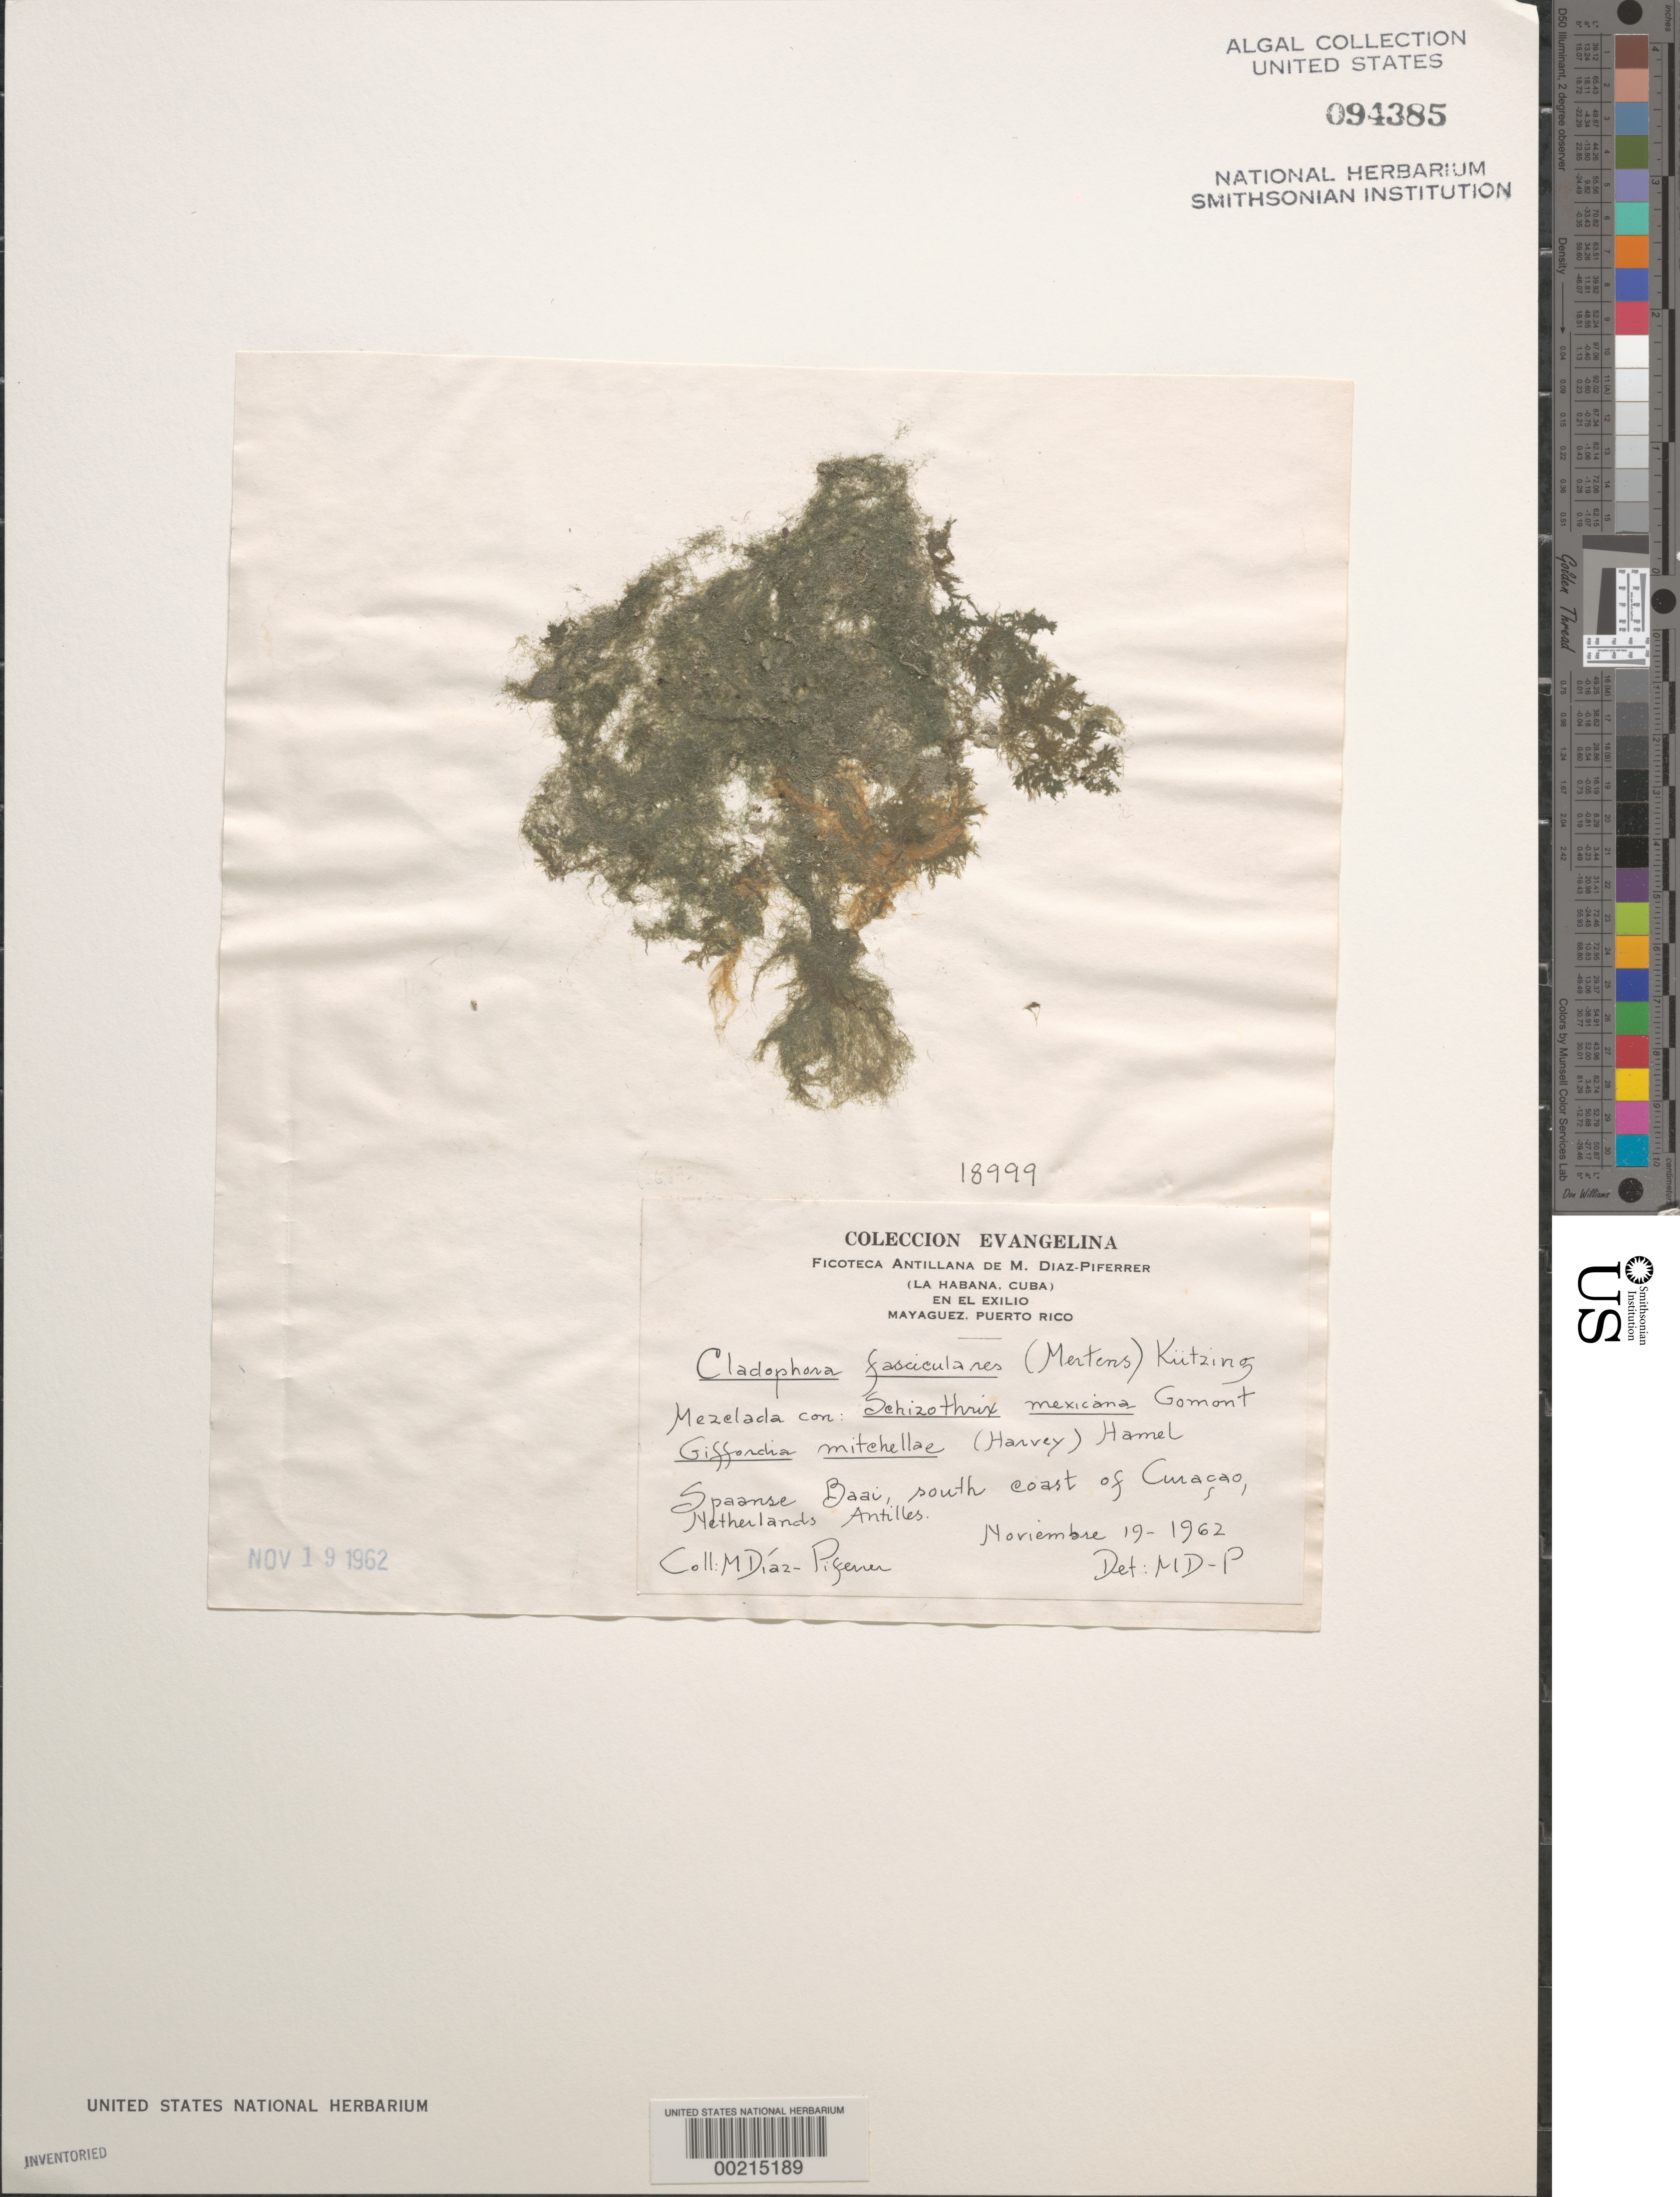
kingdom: Plantae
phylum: Chlorophyta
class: Ulvophyceae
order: Bryopsidales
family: Caulerpaceae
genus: Caulerpa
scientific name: Caulerpa mexicana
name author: Sond. ex Kütz.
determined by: Algae name updating Project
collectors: M. Diaz-Piferrer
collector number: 18999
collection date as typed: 19 Nov 1962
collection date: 1962-11-19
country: Curaçao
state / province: ABC Islands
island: Curaçao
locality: Spaanse Baai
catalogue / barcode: US 94385